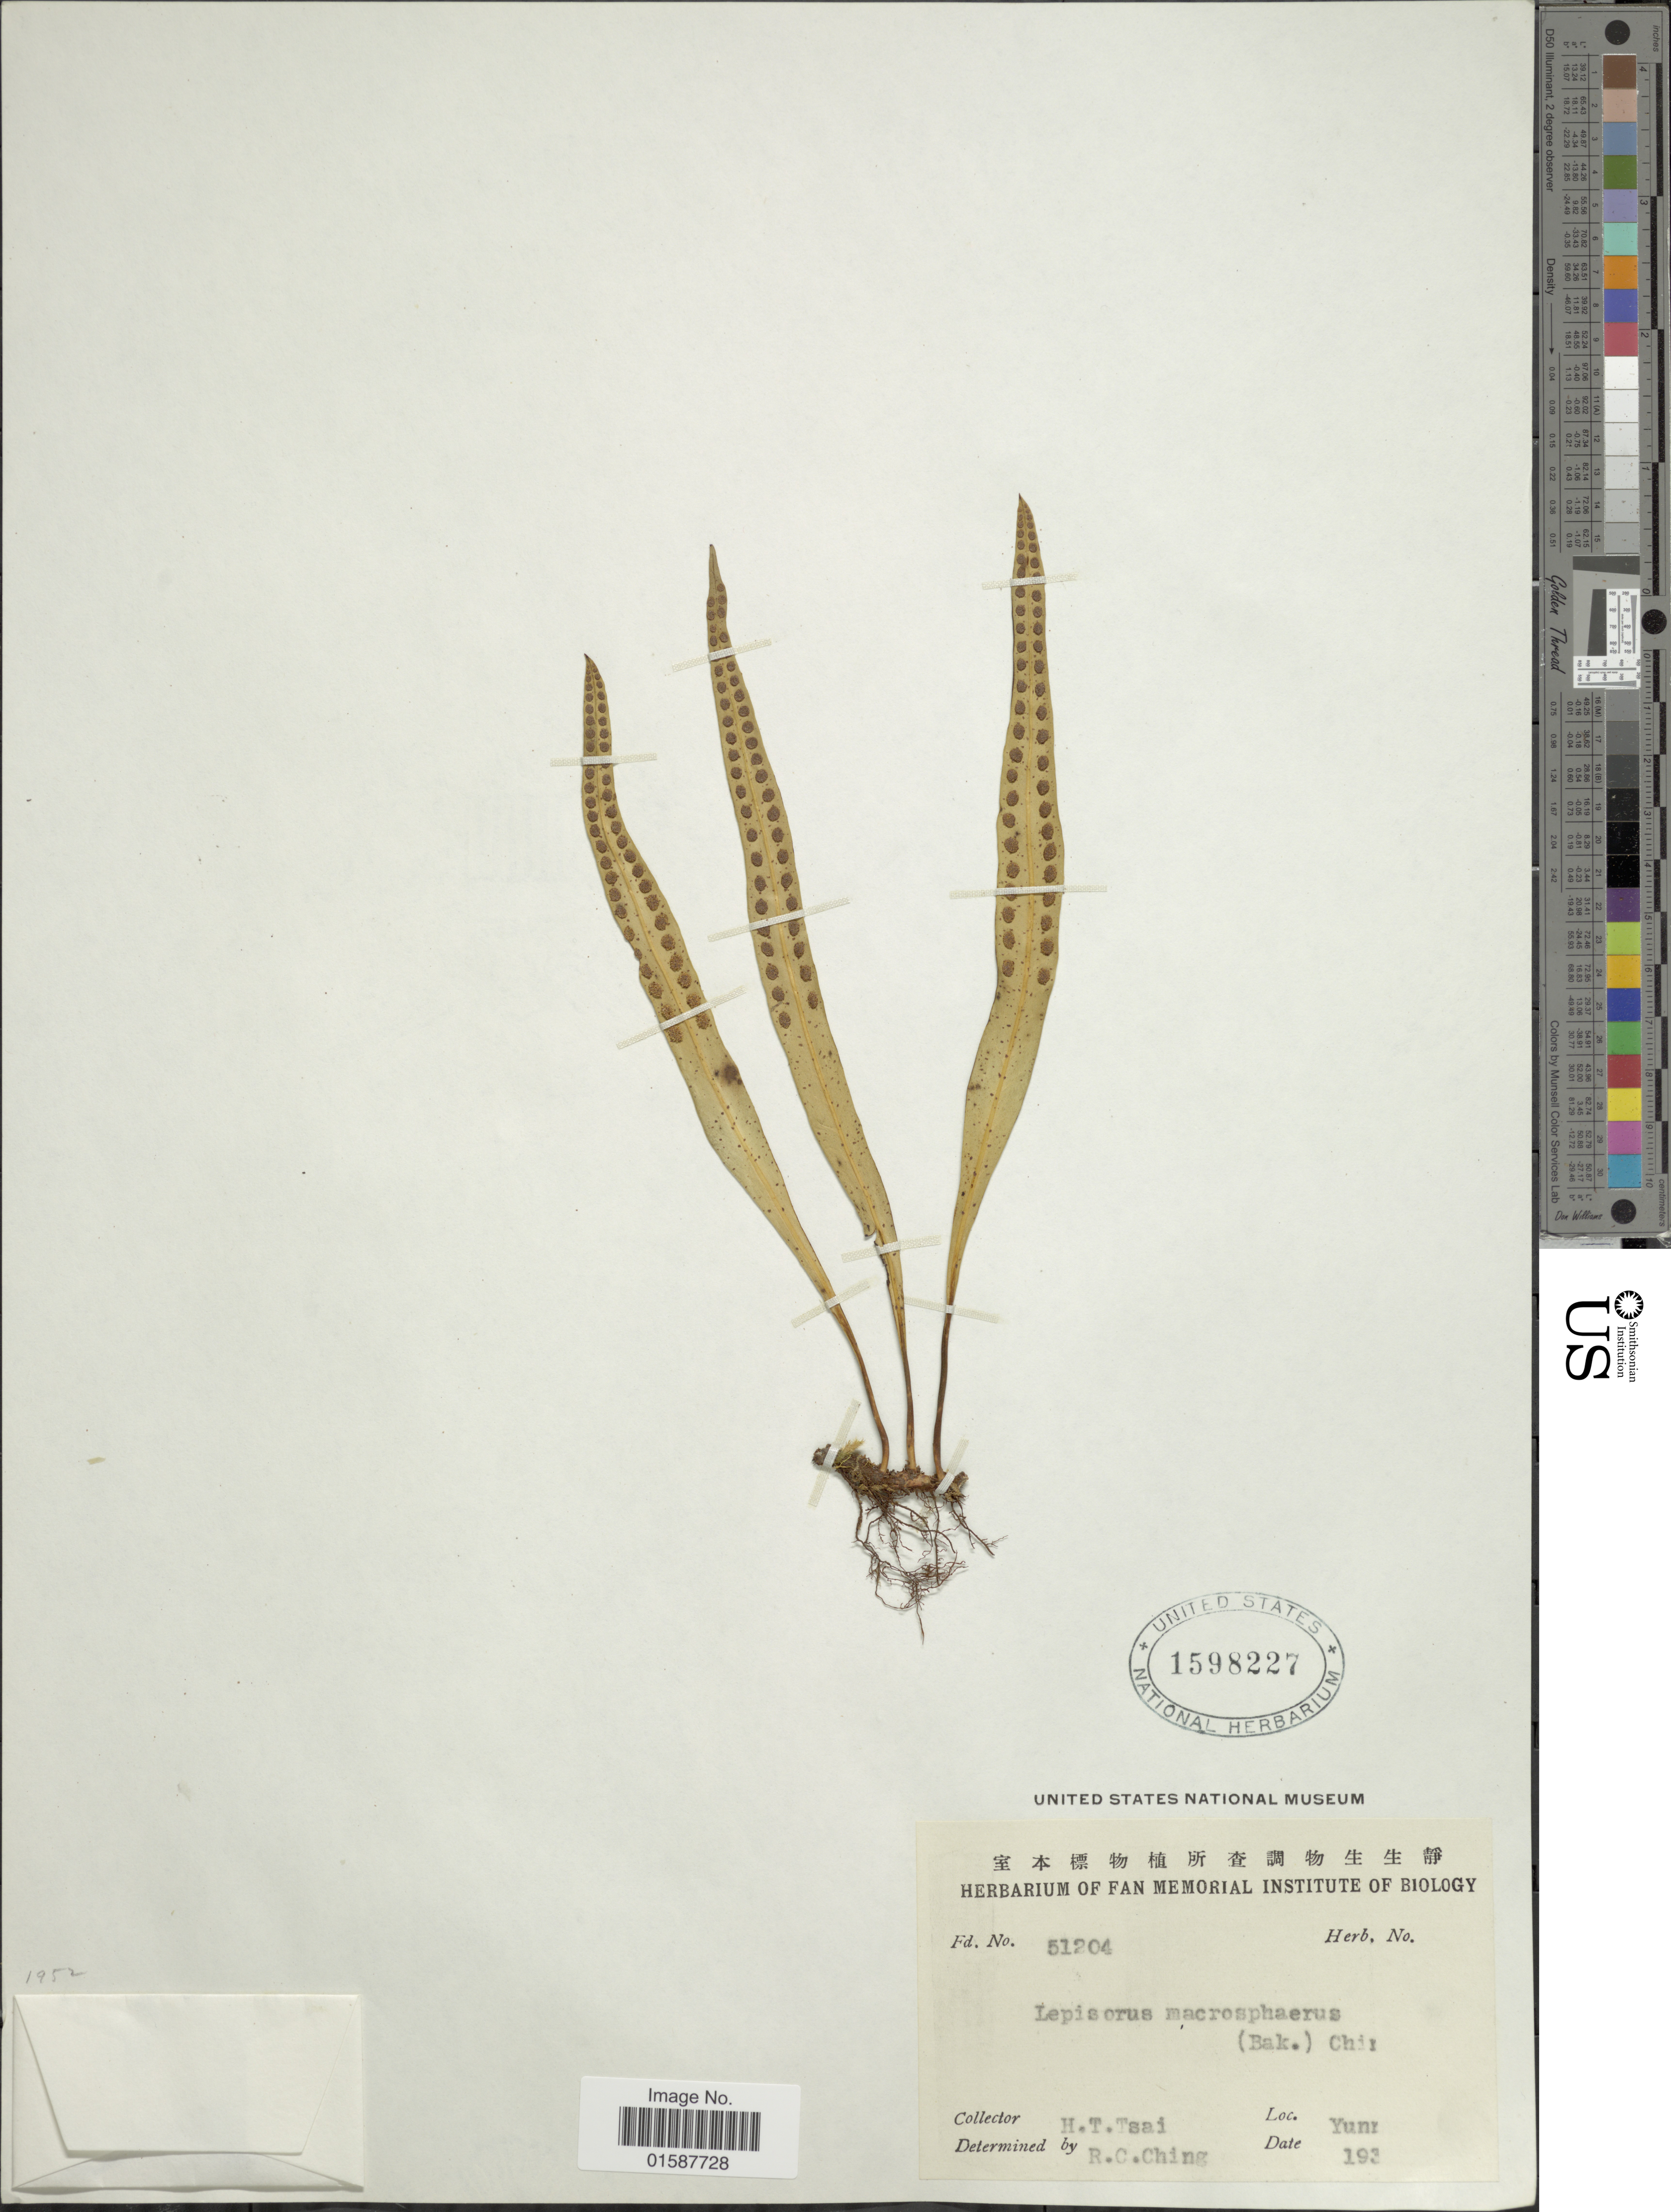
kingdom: Plantae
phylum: Tracheophyta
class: Polypodiopsida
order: Polypodiales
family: Polypodiaceae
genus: Lepisorus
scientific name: Lepisorus macrosphaerus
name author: (Baker) Ching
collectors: H. Tsai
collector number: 51204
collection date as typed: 193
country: China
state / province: Yunnan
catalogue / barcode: US 1598227